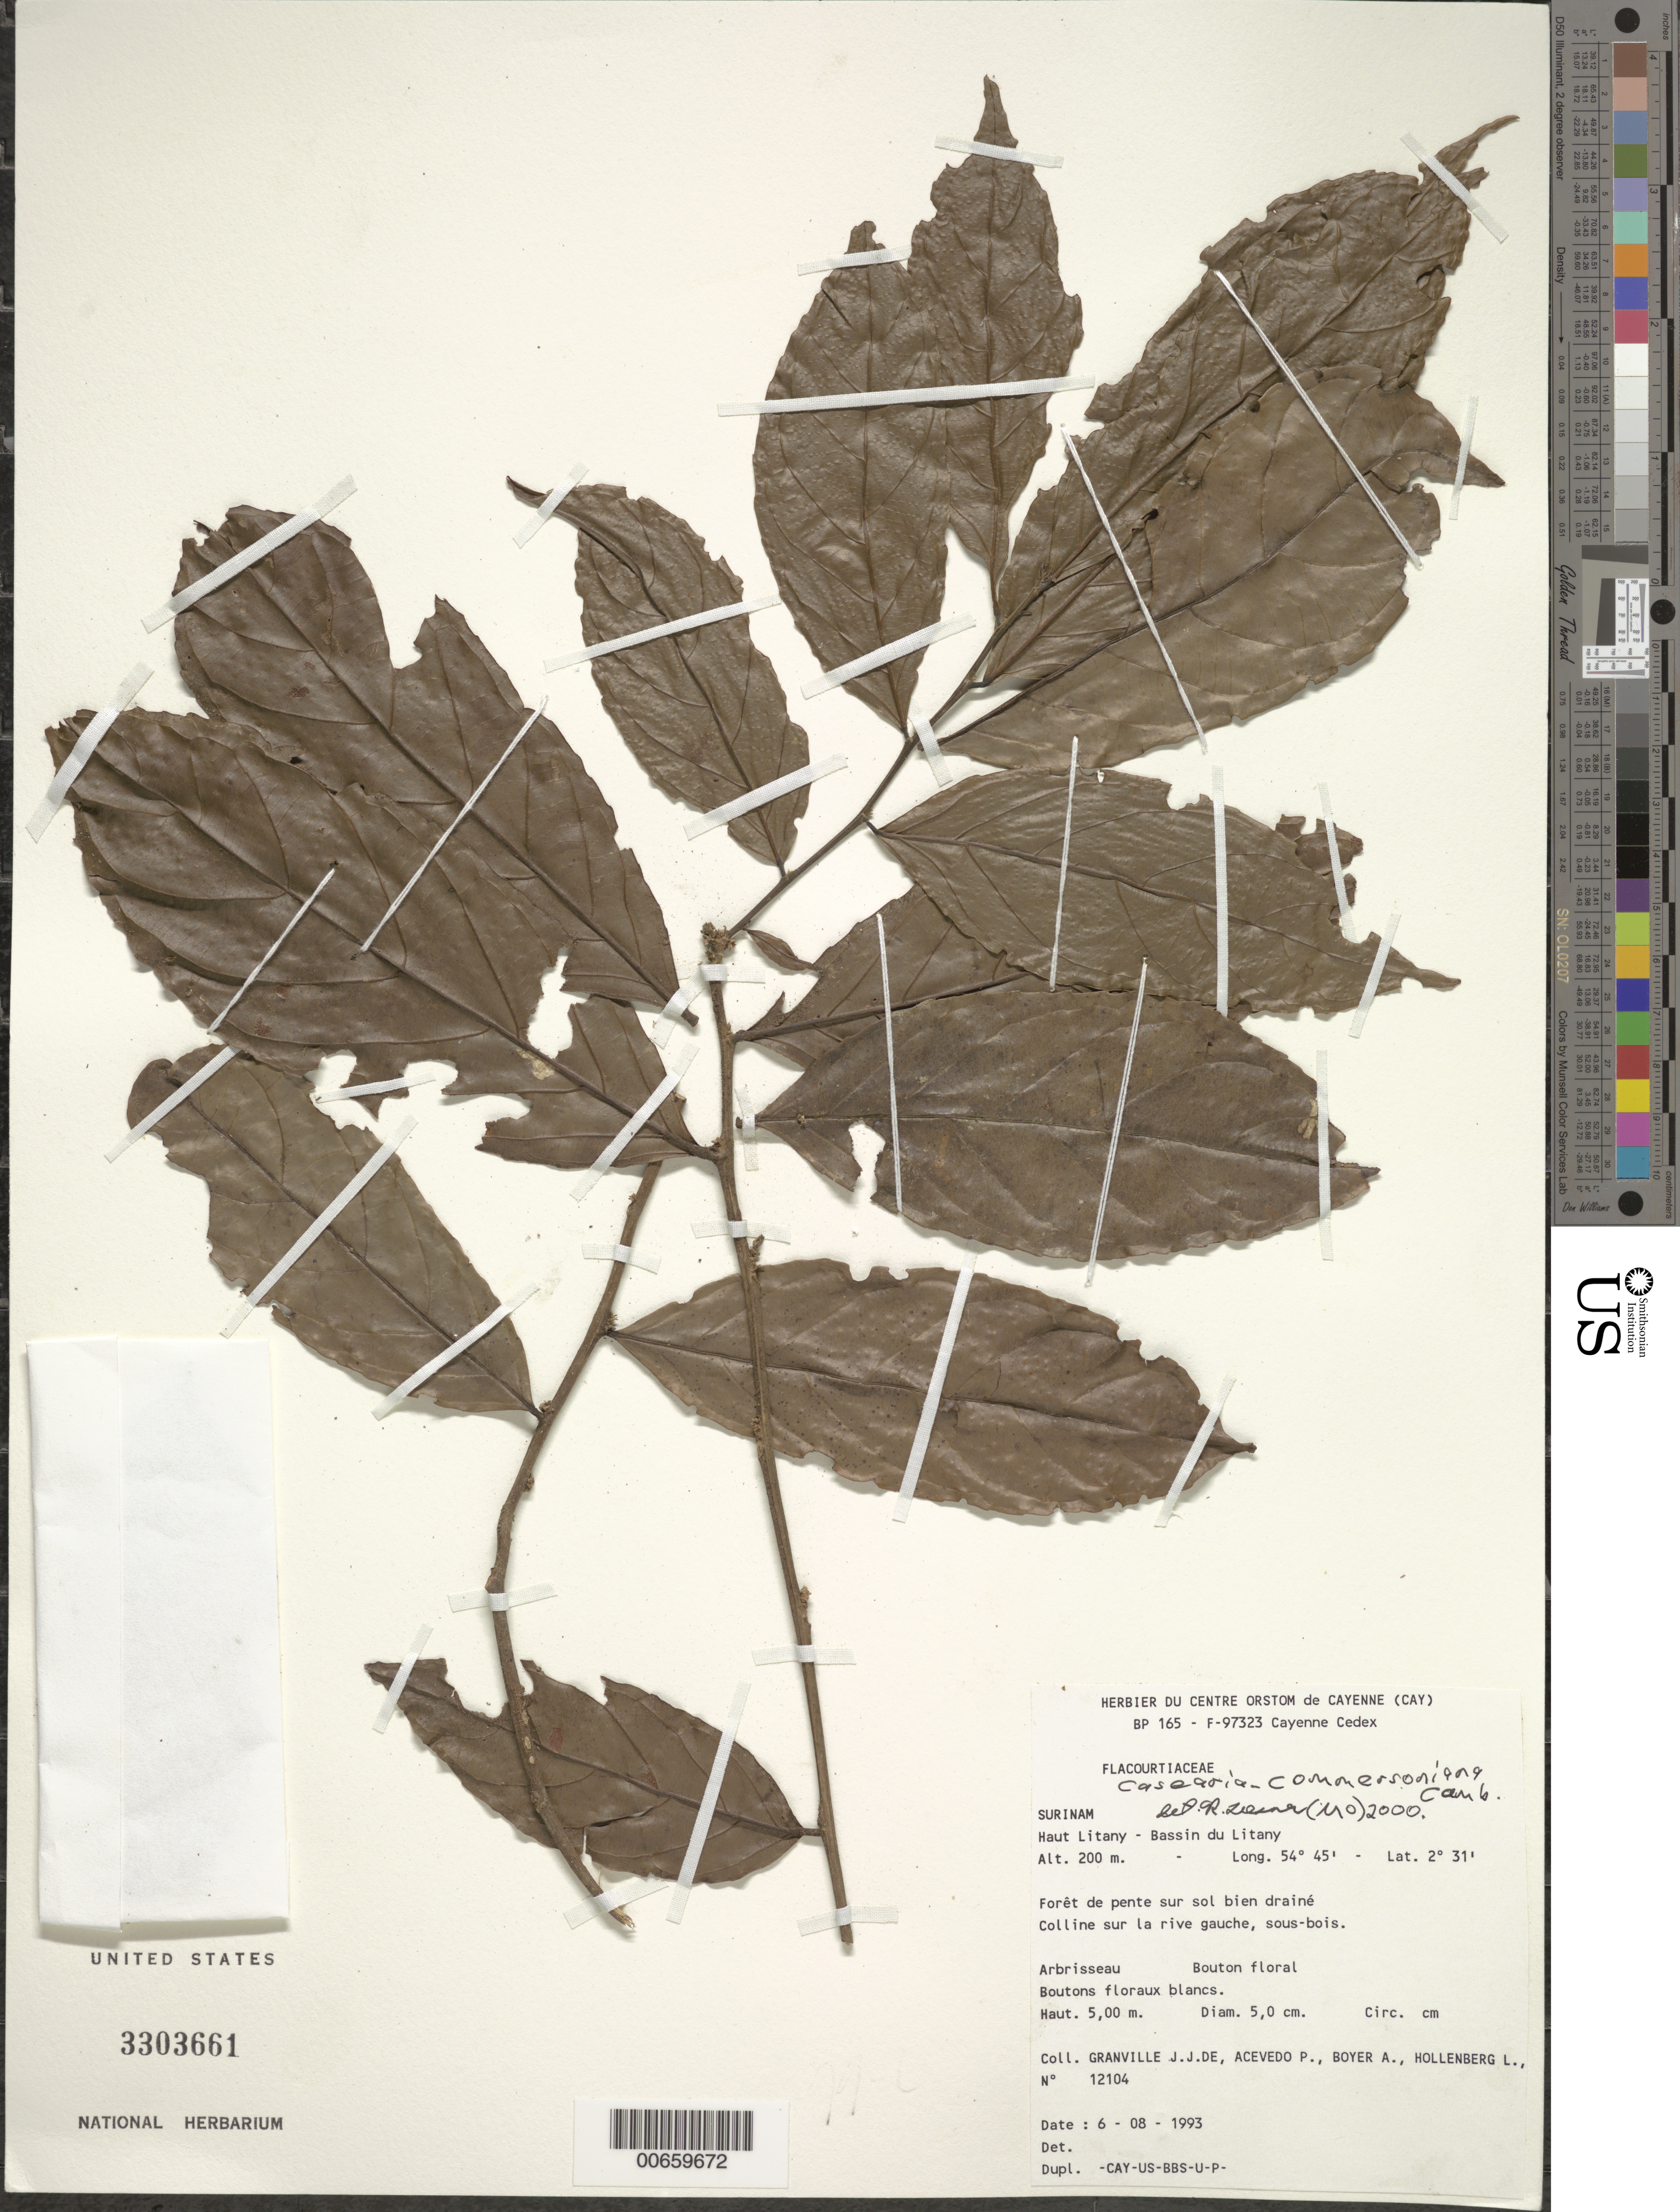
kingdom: Plantae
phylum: Tracheophyta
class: Magnoliopsida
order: Malpighiales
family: Salicaceae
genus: Piparea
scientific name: Piparea dentata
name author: Aubl.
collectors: J.-J. de Granville, P. Acevedo-Rodr., A. Boyer & L. Hollenberg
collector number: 12104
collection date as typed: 6-Aug-93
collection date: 1993-08-06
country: Suriname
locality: Haut Litany, Bassin du Litany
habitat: Forest on slope, well-drained ground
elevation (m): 200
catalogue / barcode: US 3303661